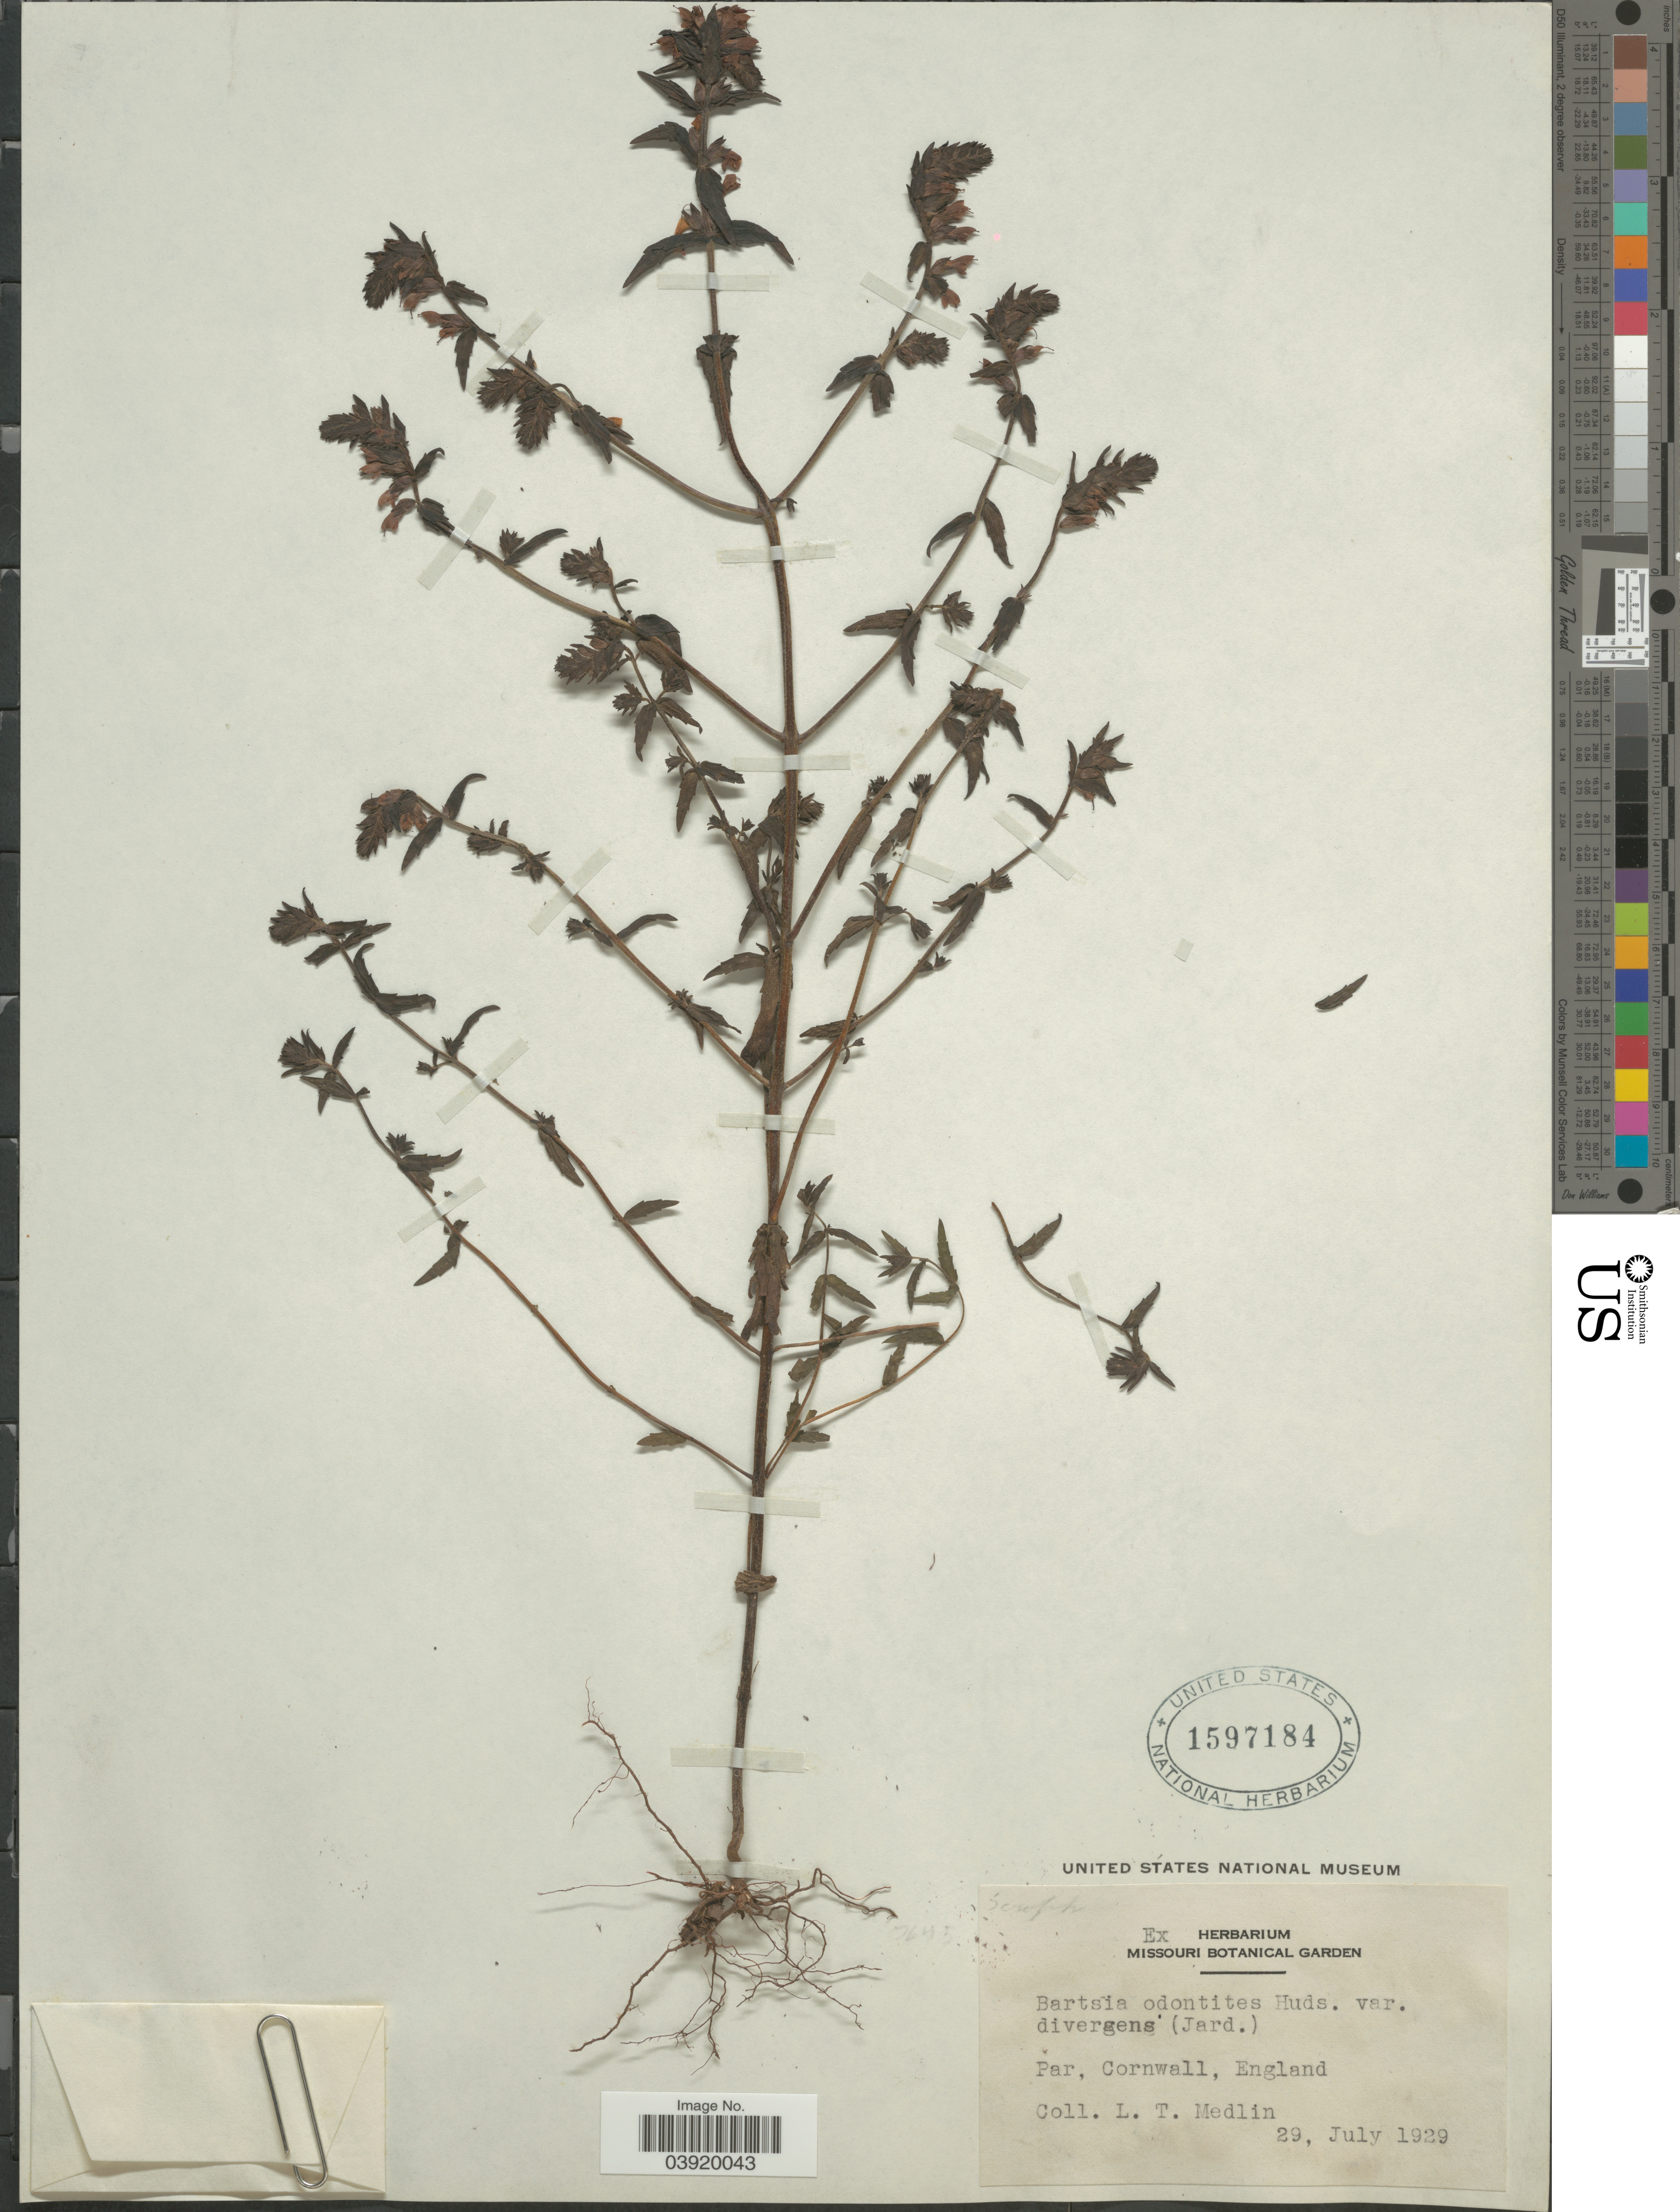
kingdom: Plantae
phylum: Tracheophyta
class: Magnoliopsida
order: Lamiales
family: Orobanchaceae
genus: Odontites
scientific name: Odontites vulgaris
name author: Moench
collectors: L. Medlin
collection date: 1929-07-29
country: United Kingdom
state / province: England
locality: Par, Cornwall.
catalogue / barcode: US 1597184